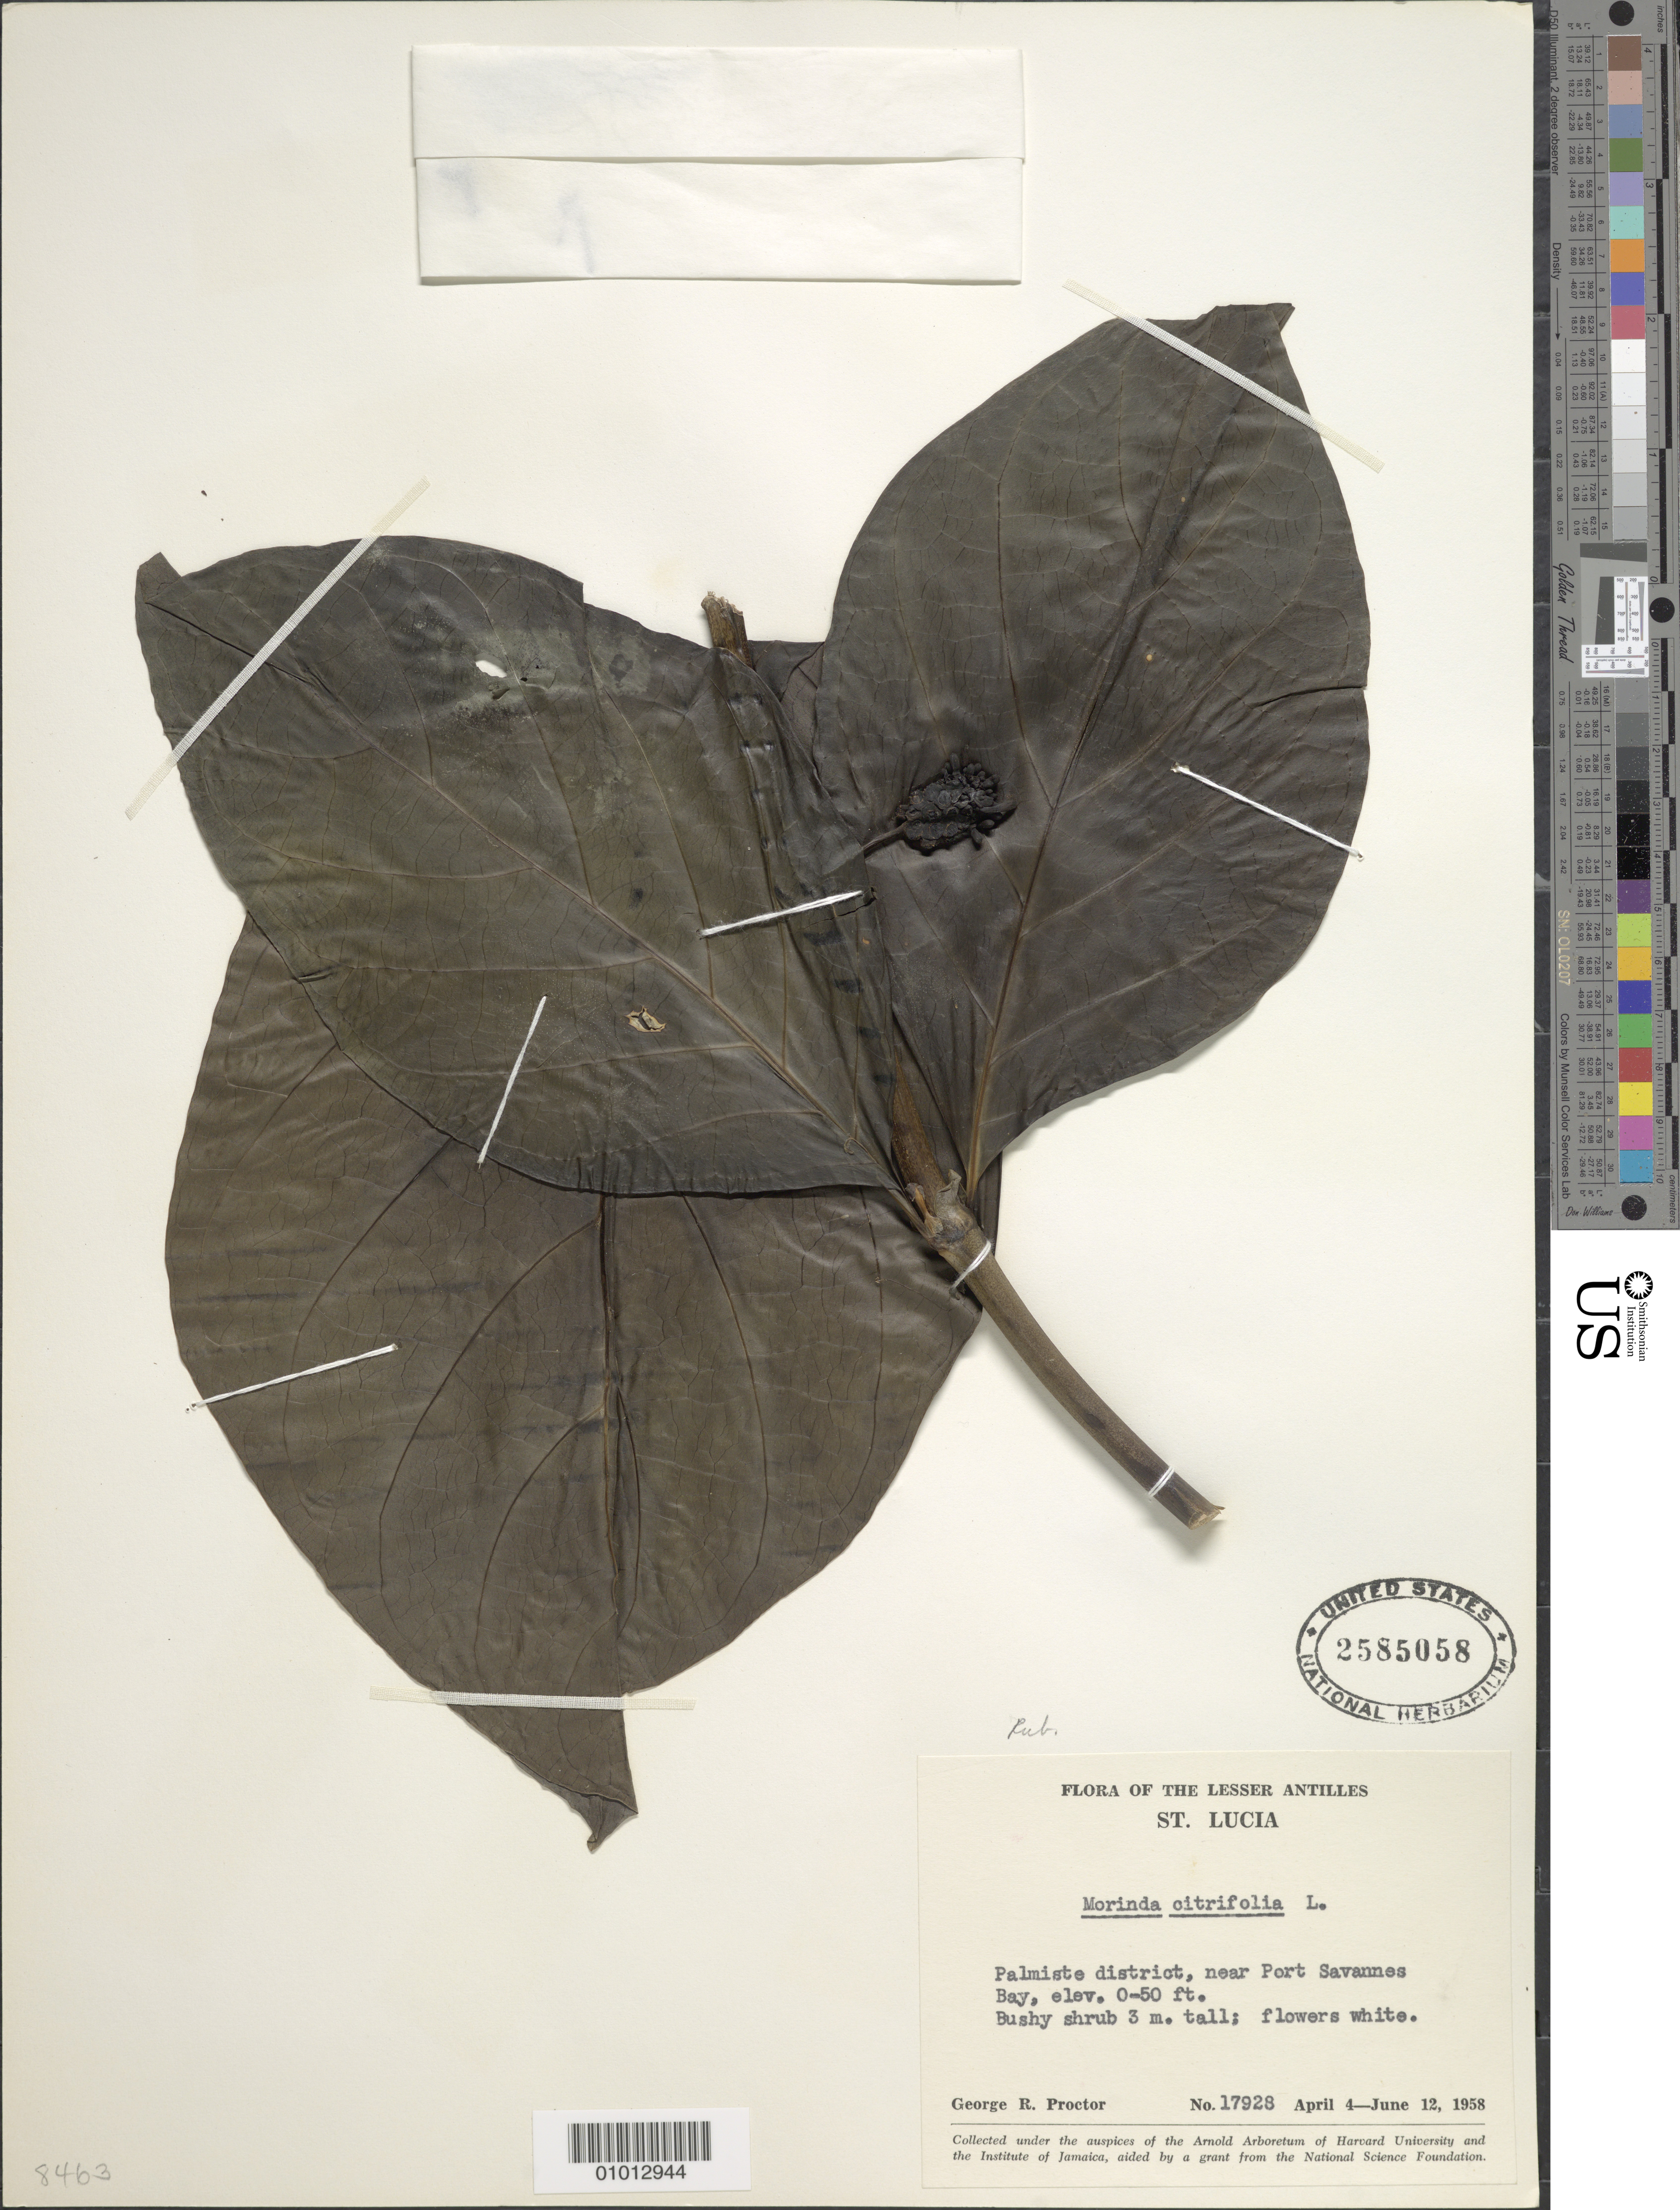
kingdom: Plantae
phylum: Tracheophyta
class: Magnoliopsida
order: Gentianales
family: Rubiaceae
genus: Morinda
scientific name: Morinda citrifolia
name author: L.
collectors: G. R. Proctor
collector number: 17928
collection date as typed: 04 Apr 1958 to 12 Jun 1958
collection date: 1958-04-04/1958-06-12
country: St. Lucia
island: St. Lucia I.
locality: Palmiste district, near Port Savannes Bay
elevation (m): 0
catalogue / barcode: US 2585058